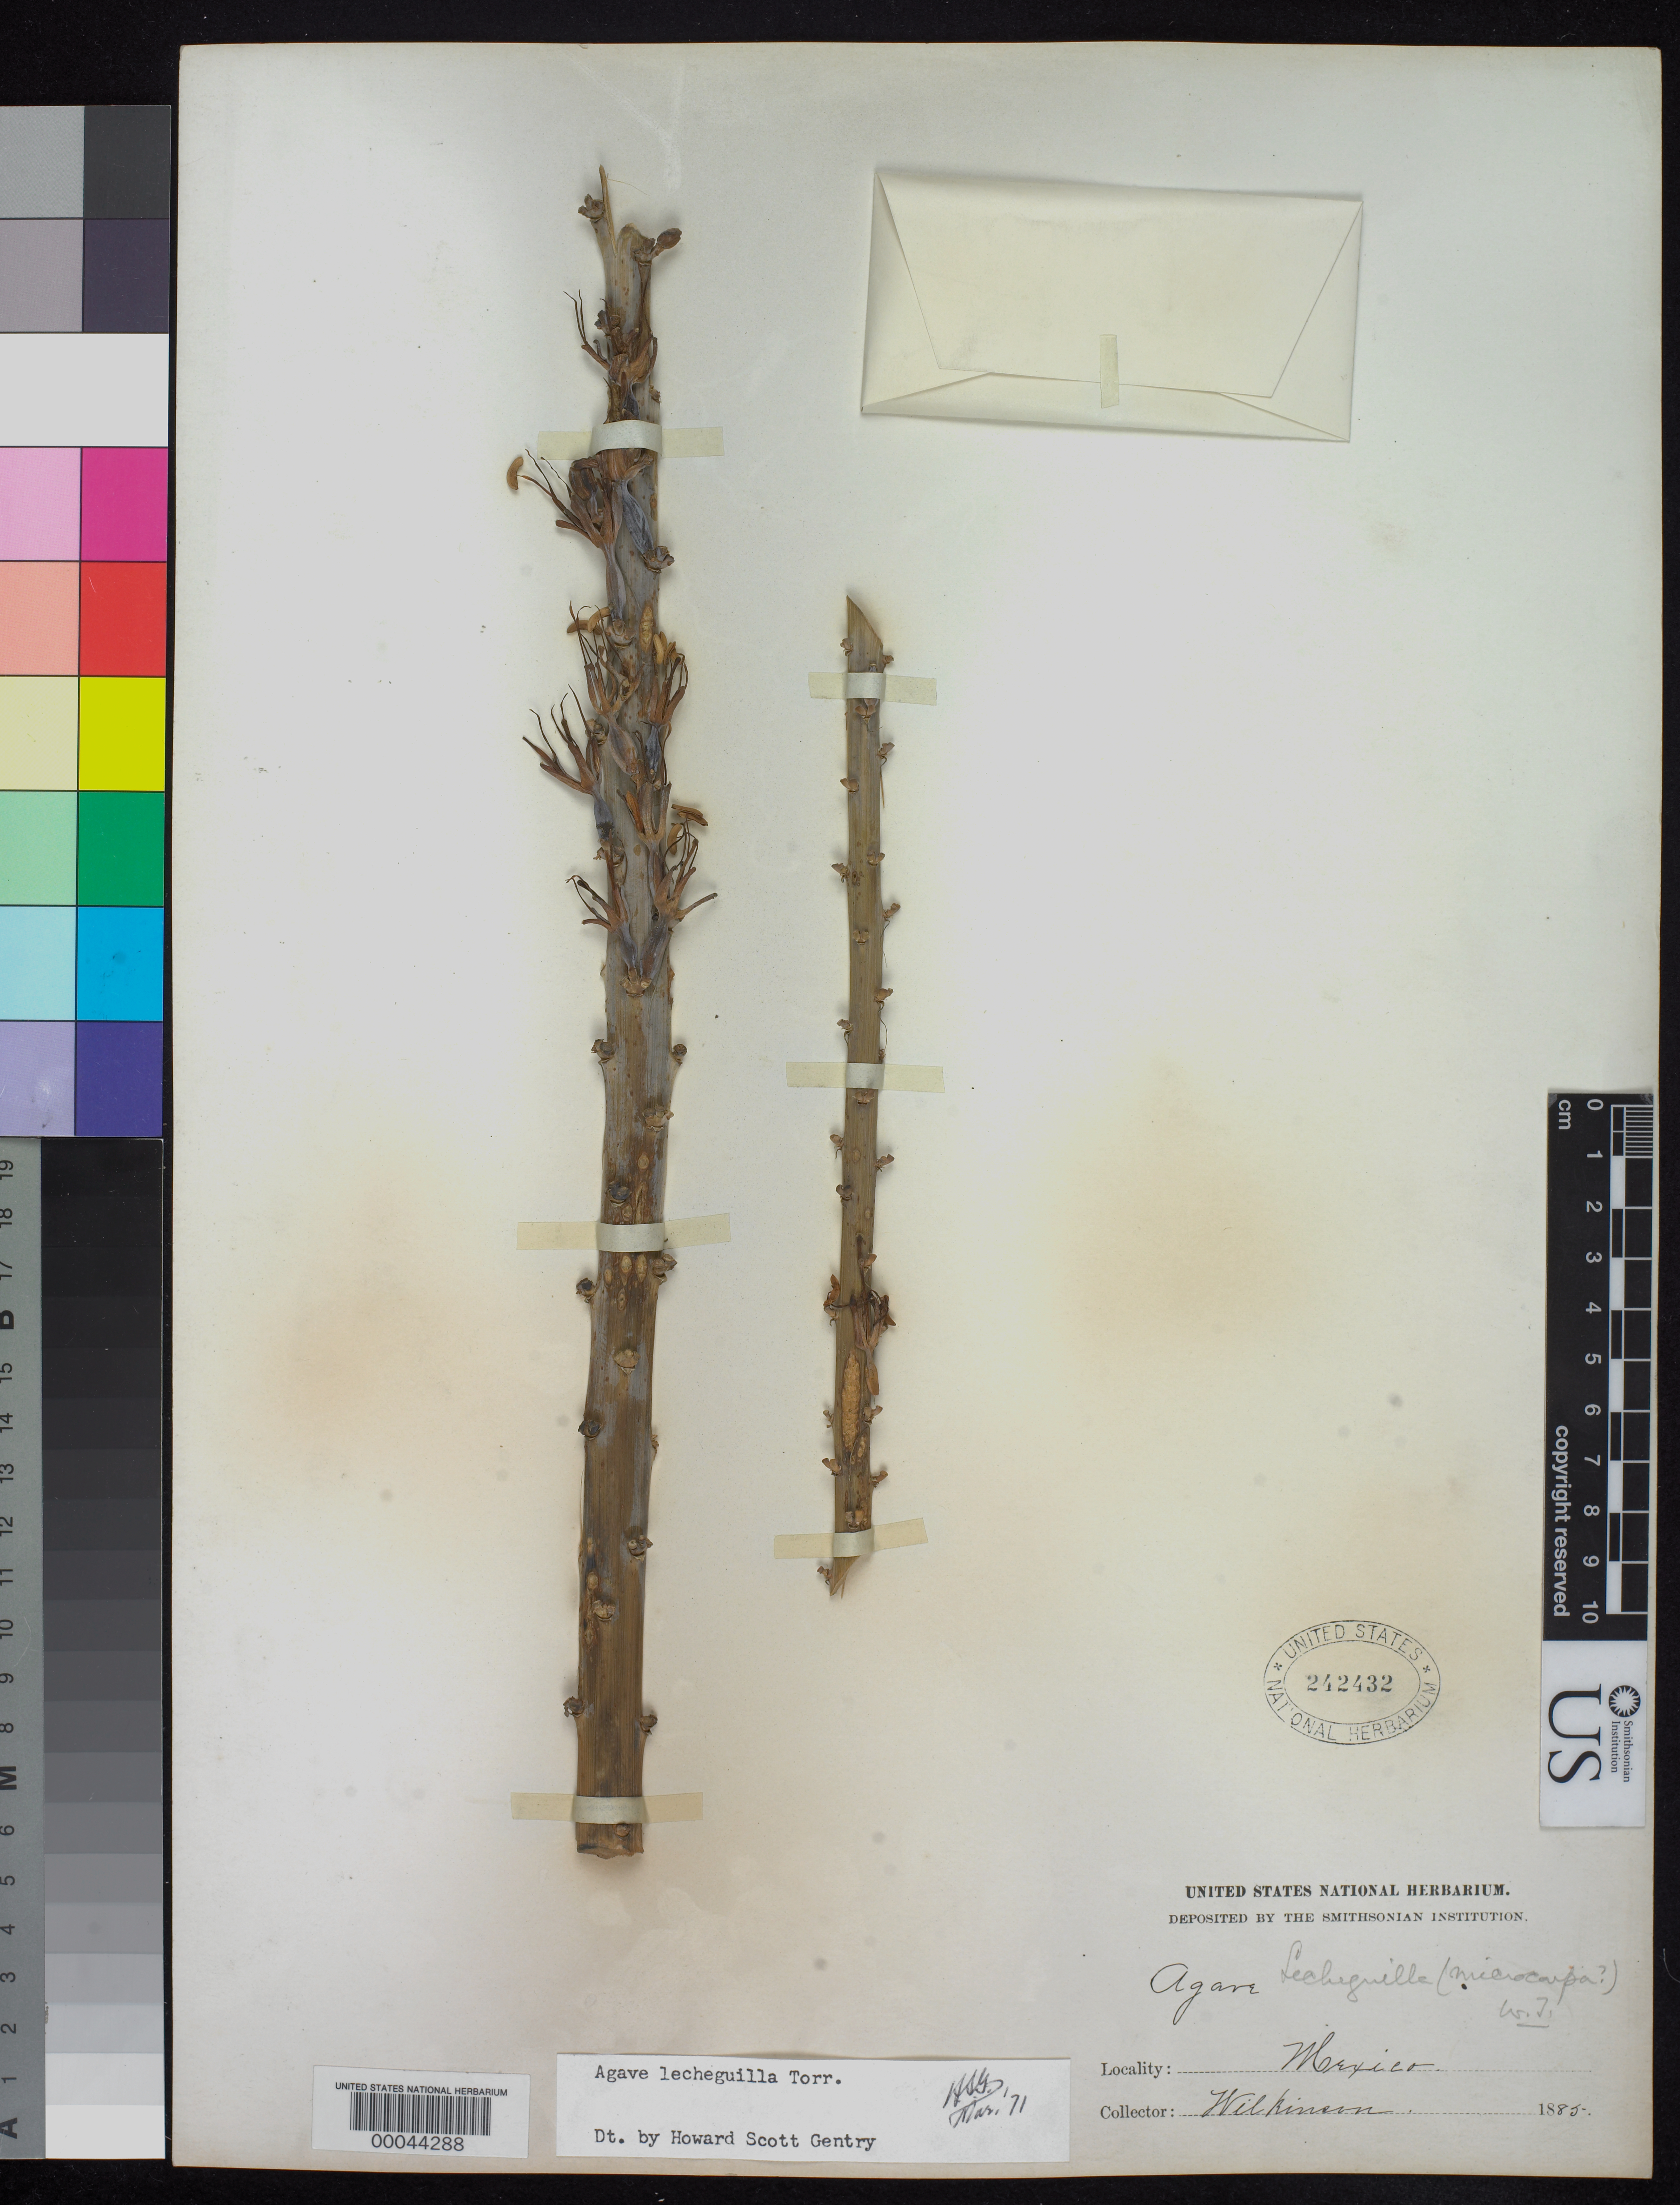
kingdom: Plantae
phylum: Tracheophyta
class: Liliopsida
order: Asparagales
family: Asparagaceae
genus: Agave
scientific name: Agave lechuguilla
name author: Torr.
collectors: E. Wilkinson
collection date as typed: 1885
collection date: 1885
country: Mexico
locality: E of Monserrat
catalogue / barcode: US 242432